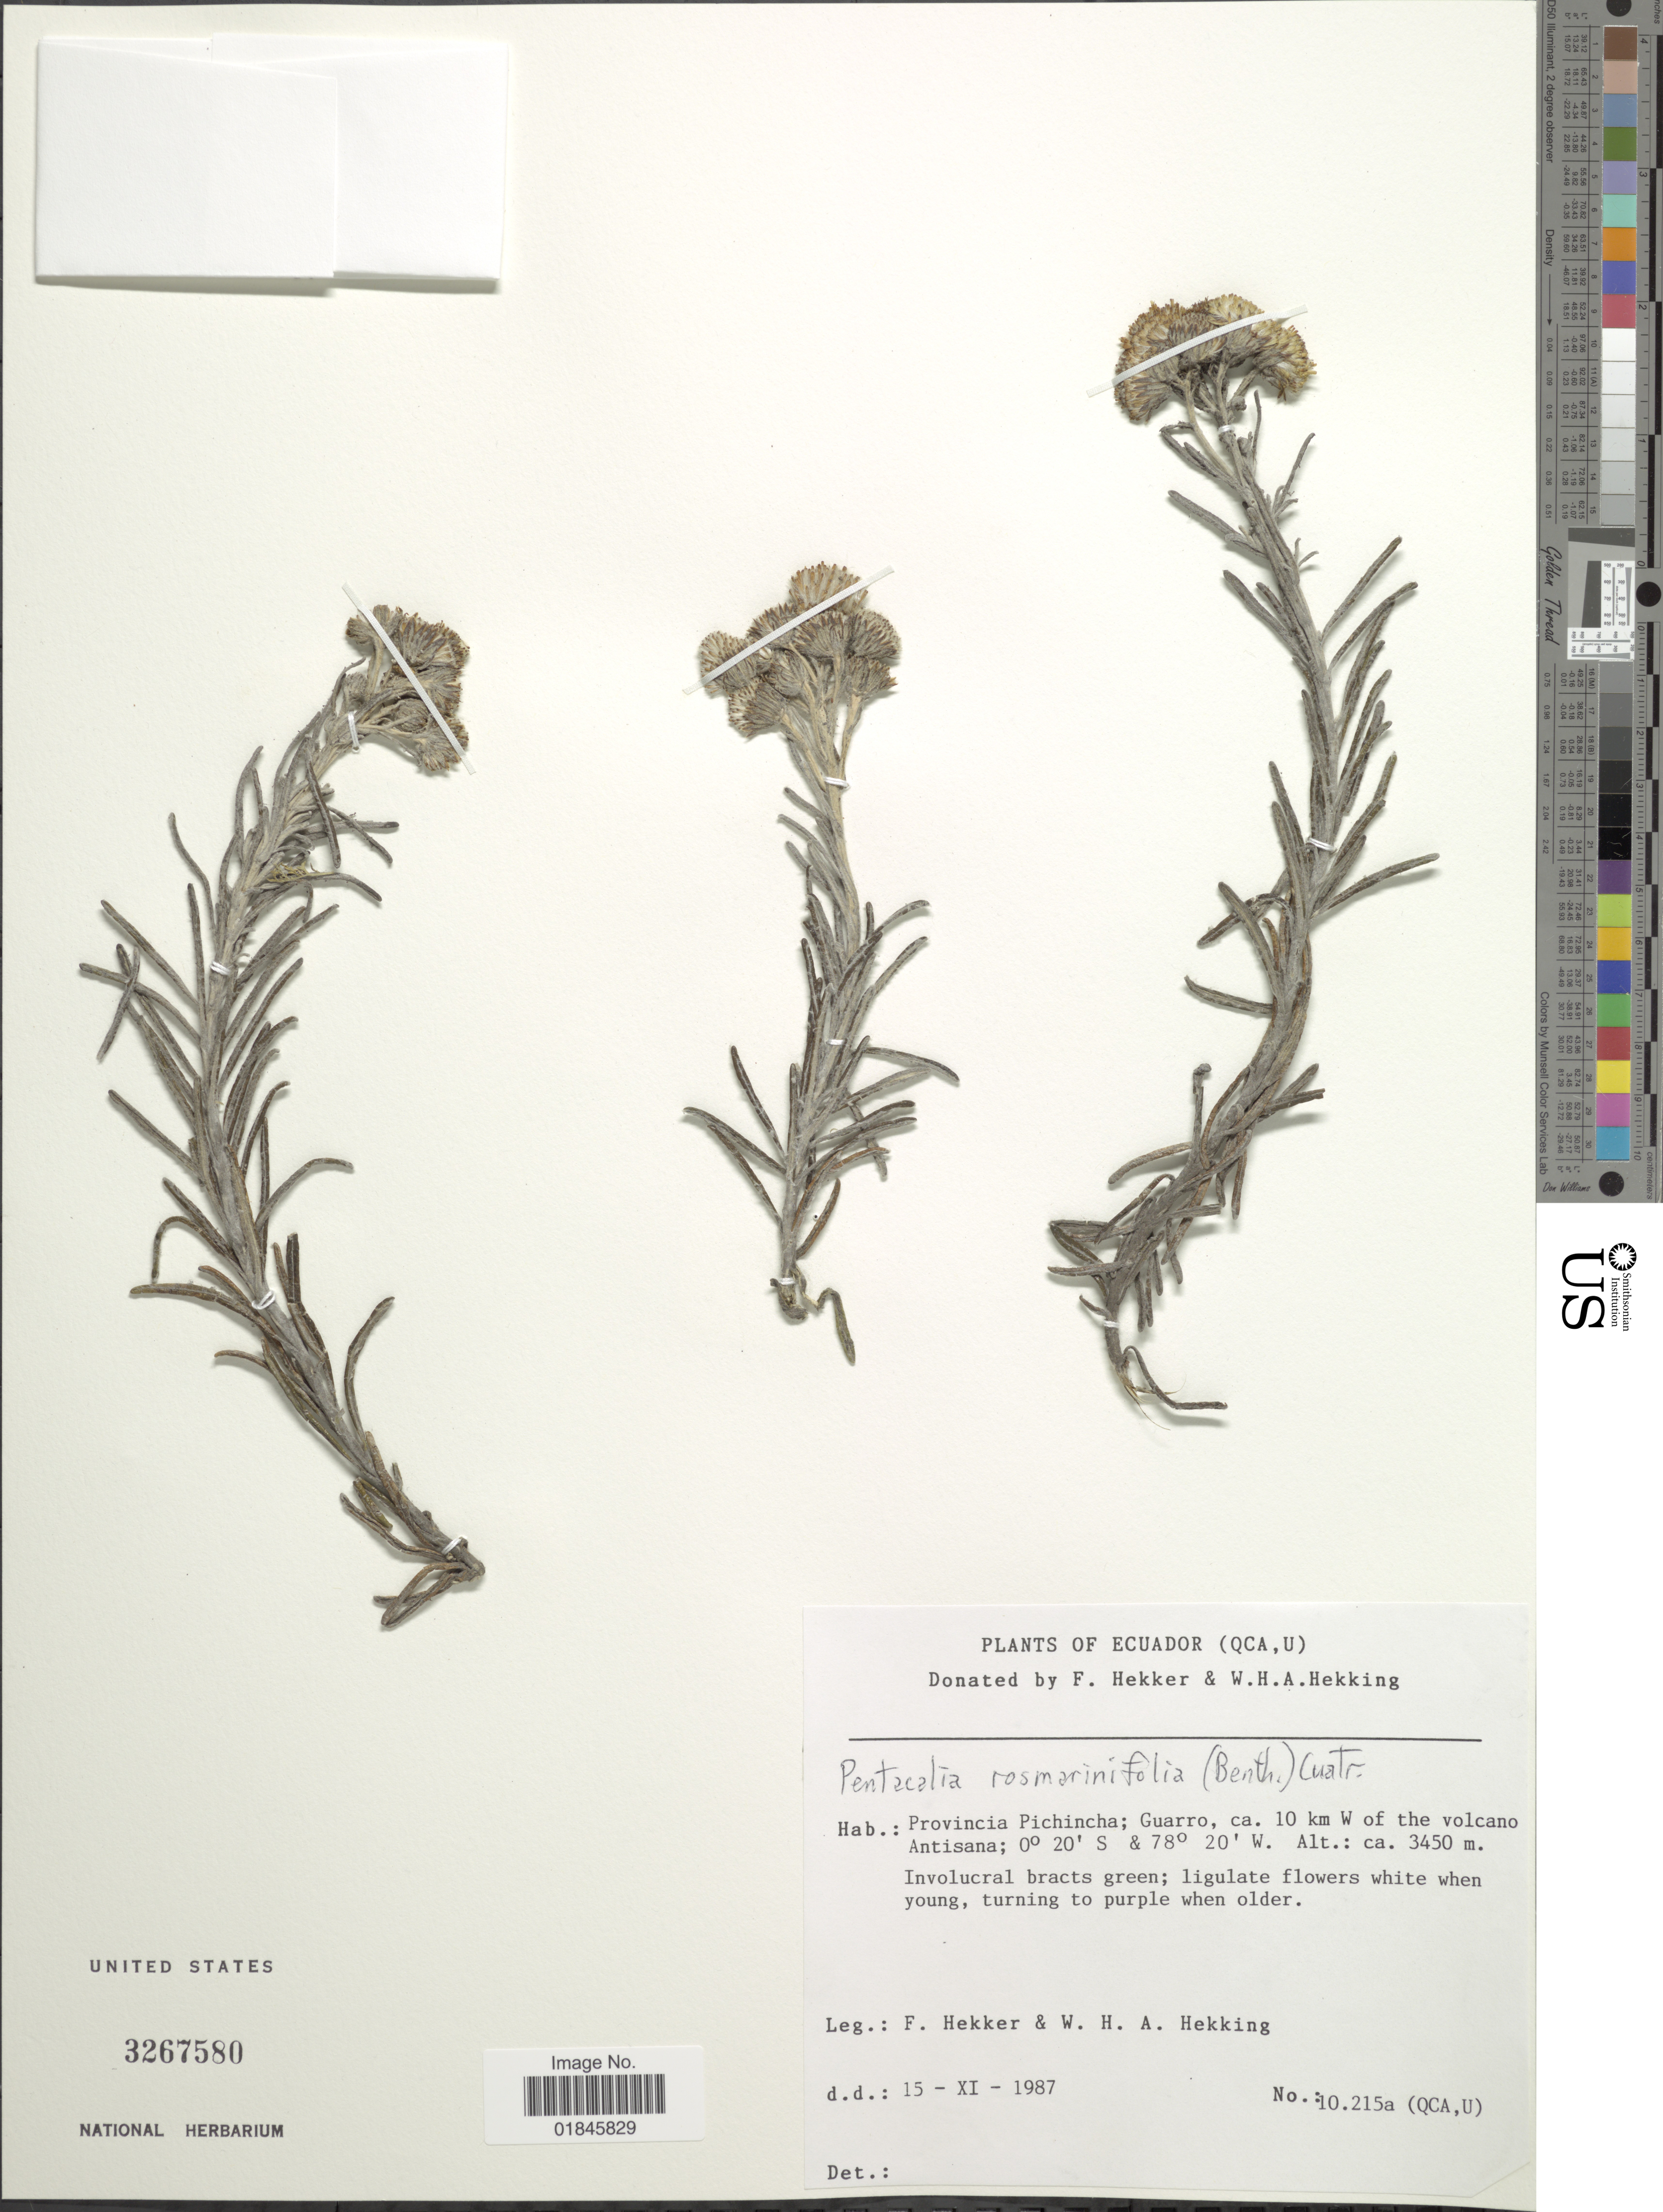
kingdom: Plantae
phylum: Tracheophyta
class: Magnoliopsida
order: Asterales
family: Asteraceae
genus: Pentacalia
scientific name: Pentacalia ruiteranii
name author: (Cuatrec.) Cuatrec.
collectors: F. Hekker & W. H. A. Hekking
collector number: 10215a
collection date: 1987-11-15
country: Ecuador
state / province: Pichincha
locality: Provincia Pichincha; Guarro, ca. 10 km W of the voclano Antisana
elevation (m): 3450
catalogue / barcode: US 3267580